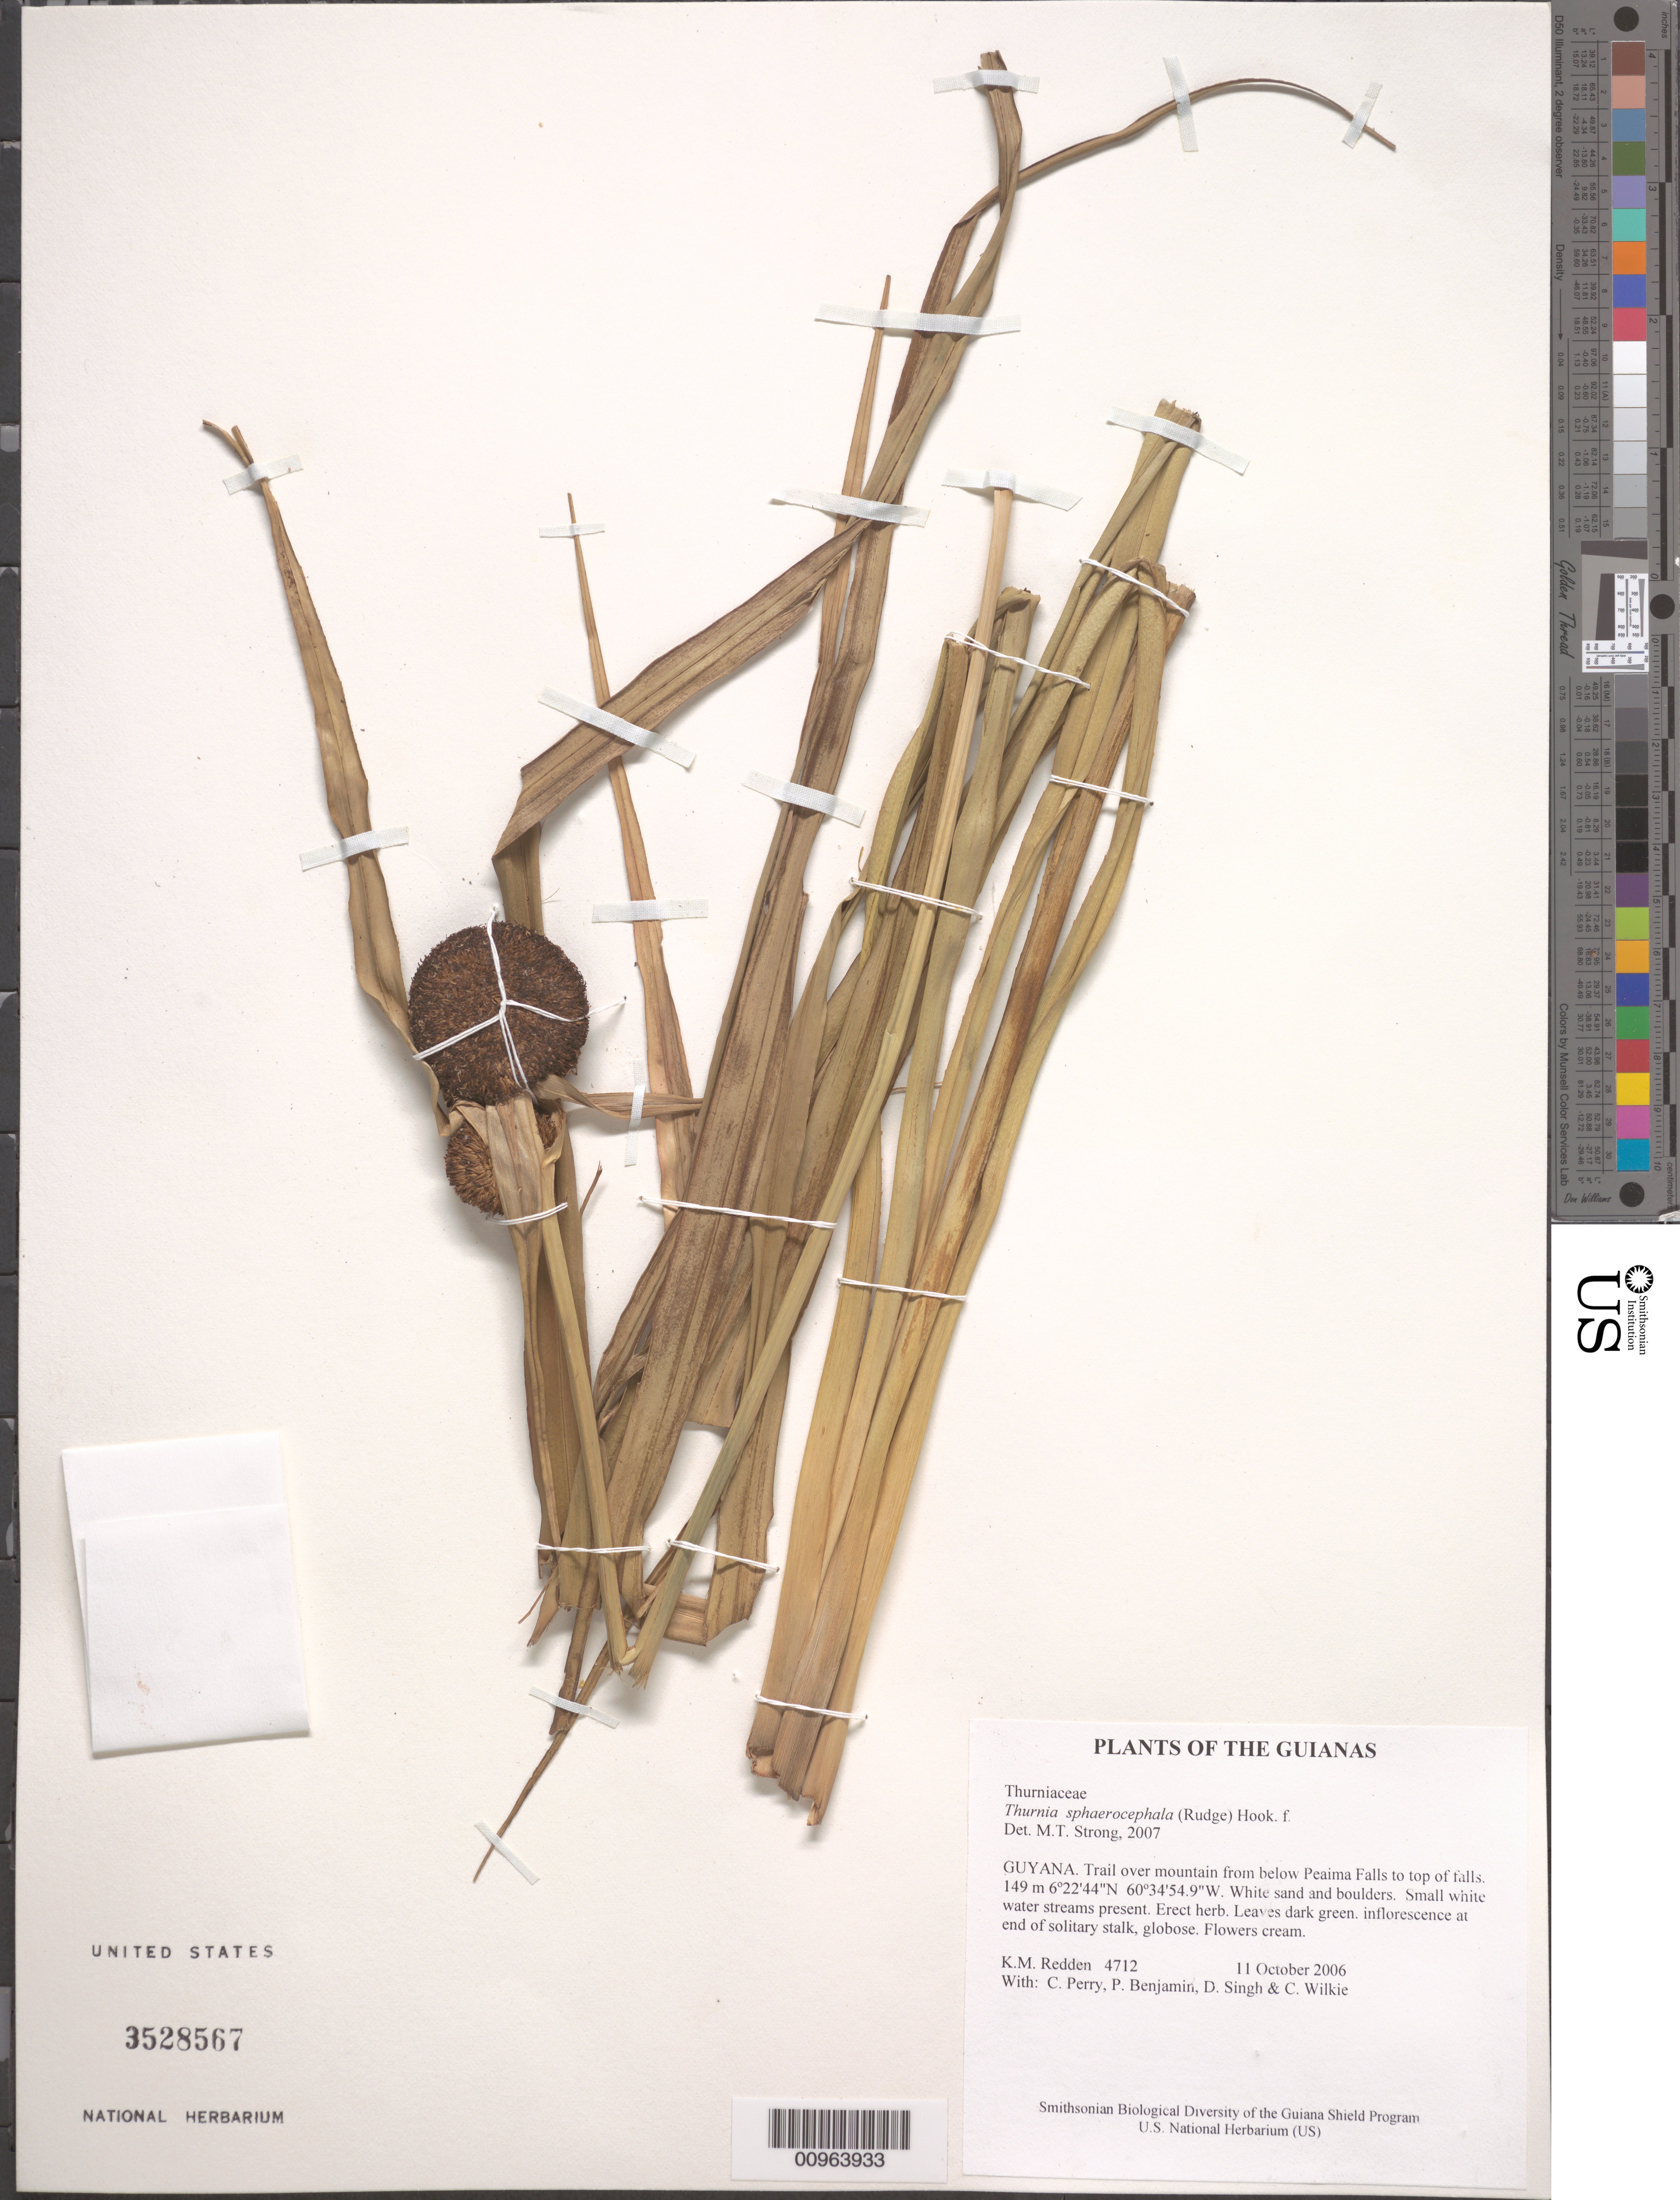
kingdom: Plantae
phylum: Tracheophyta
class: Liliopsida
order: Poales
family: Thurniaceae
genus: Thurnia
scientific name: Thurnia sphaerocephala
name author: (Rudge) Hook. f.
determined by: Strong, M. T., (US), Smithsonian Institution - National Museum of Natural History (UNITED STATES)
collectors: K. M. Redden, C. Perry, P. Benjamin, D. Singh & C. Wilkie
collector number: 4712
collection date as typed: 11 October 2006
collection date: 2006-10-11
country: Guyana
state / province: Cuyuni-Mazaruni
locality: Trail over mountain from below Peaima Falls to top of falls.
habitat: White sand and boulders. Small white water streams present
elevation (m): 149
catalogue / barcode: US 3528567